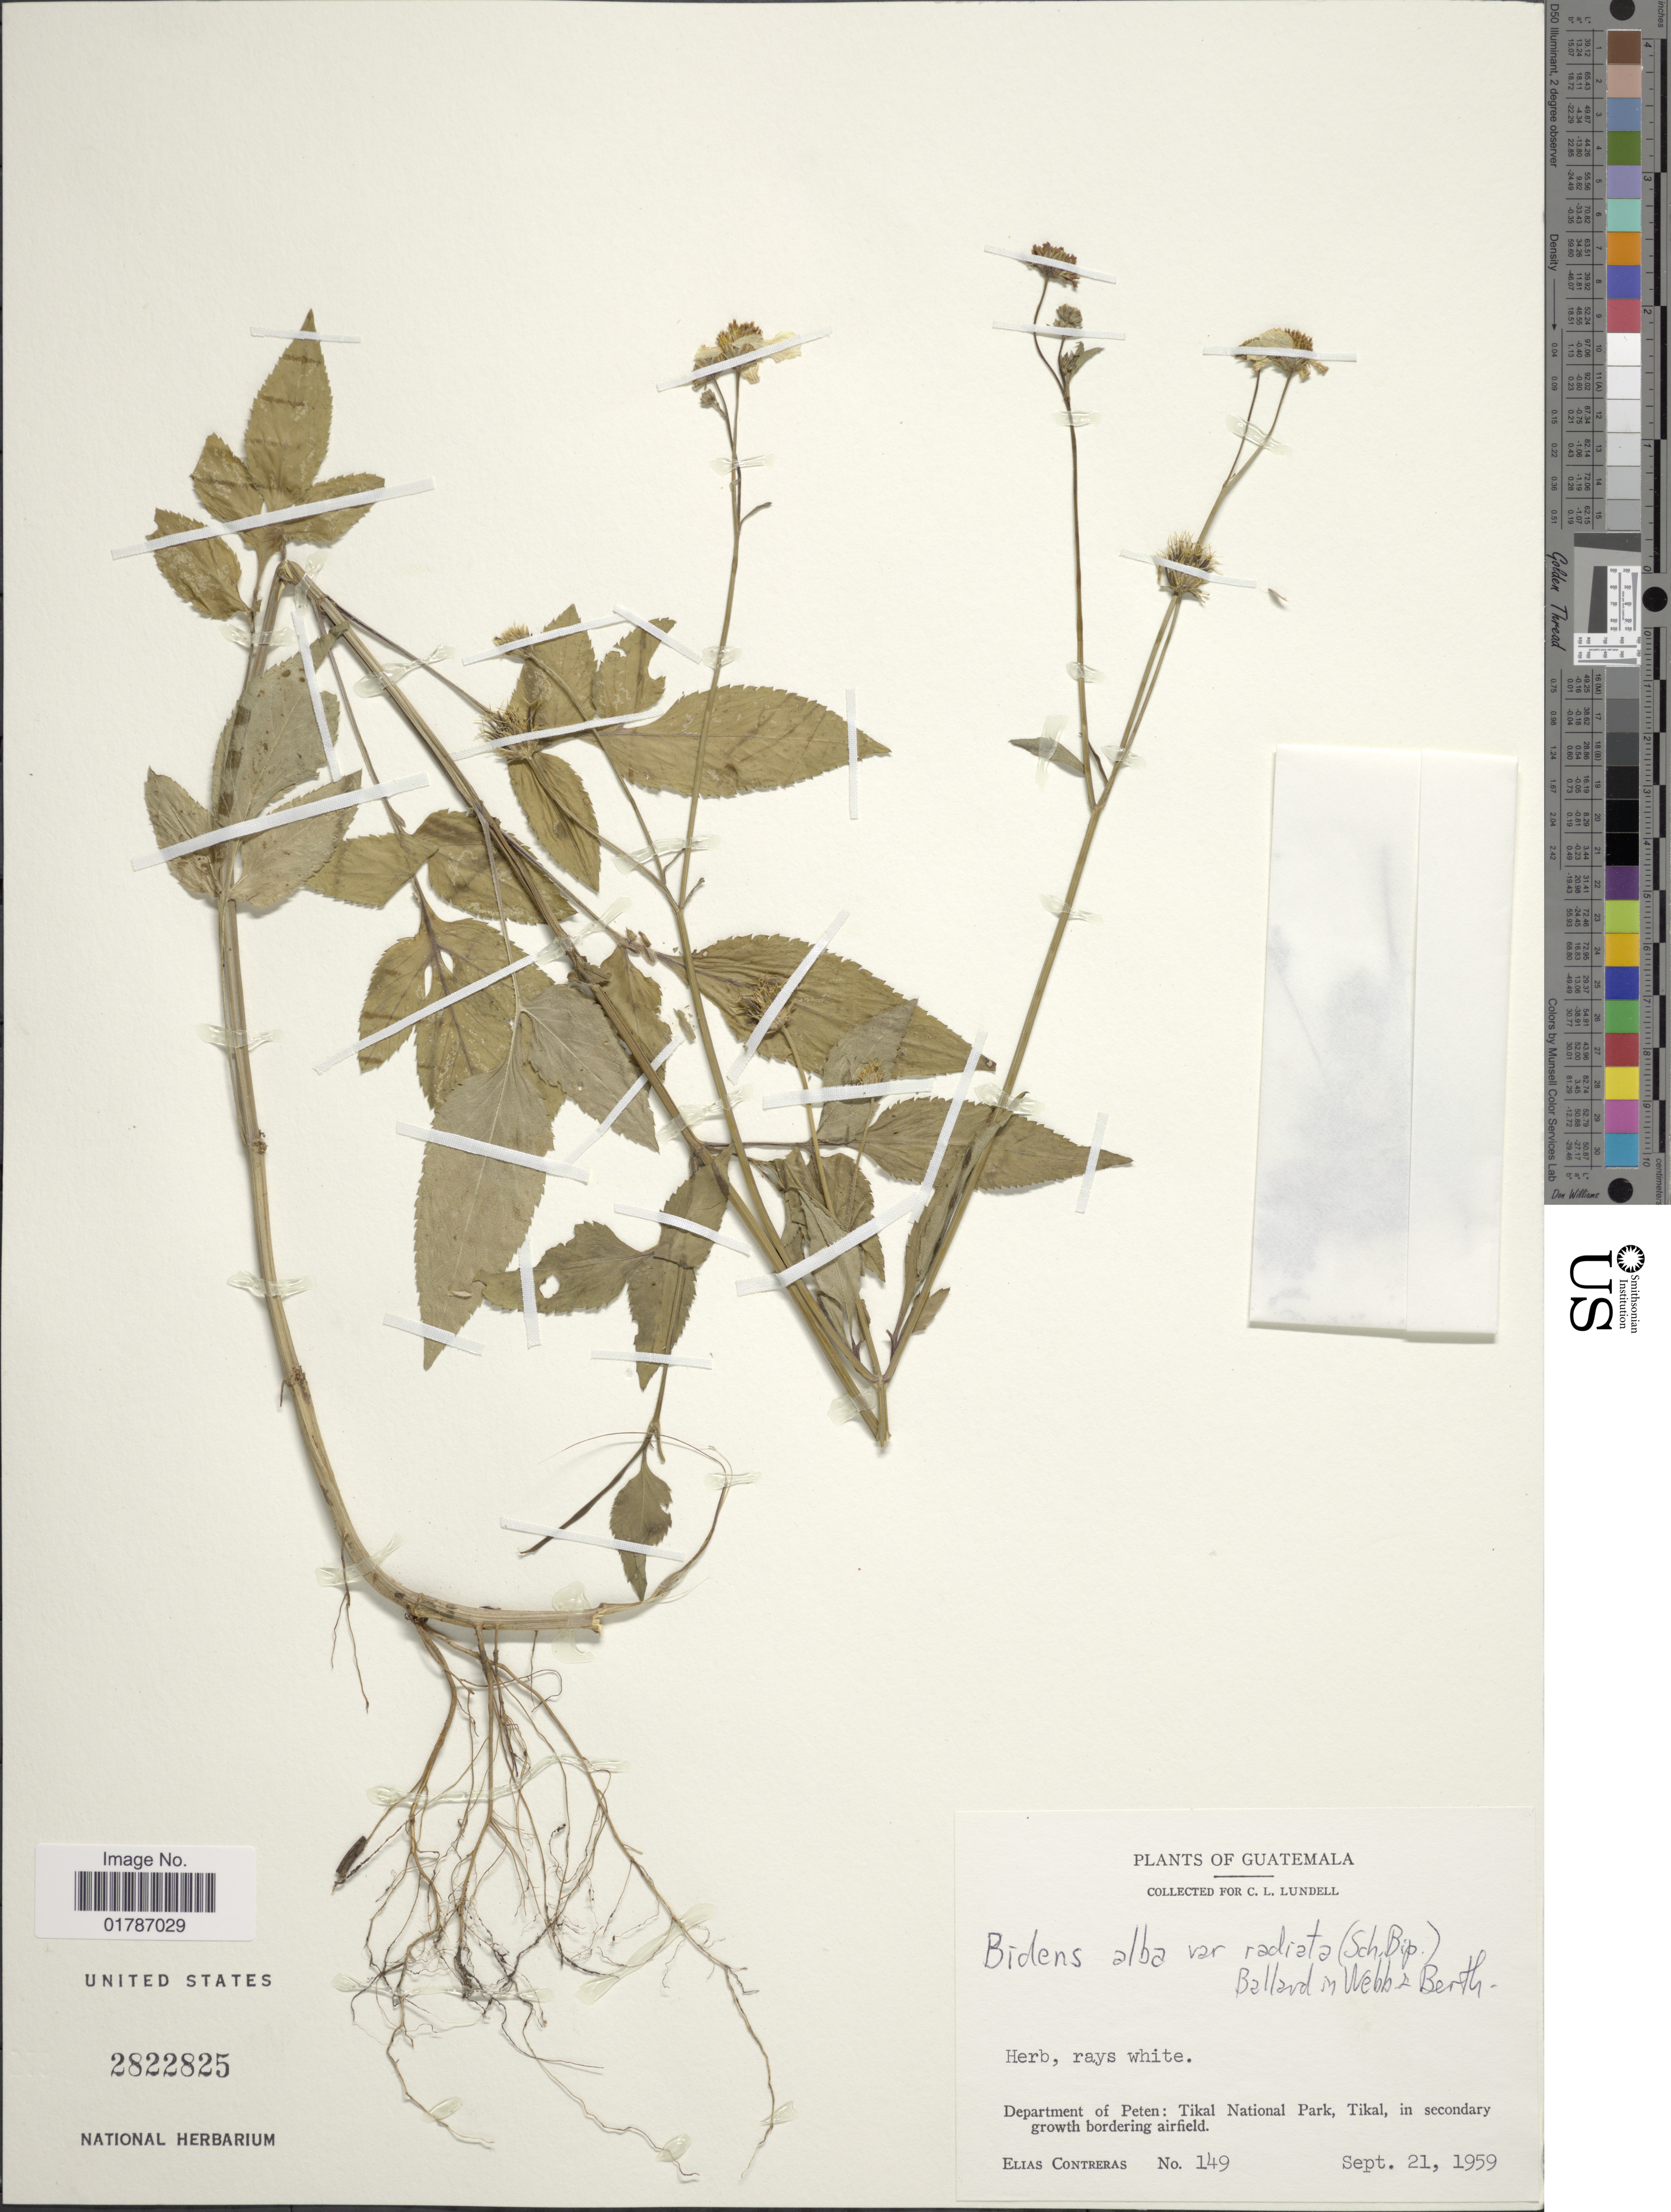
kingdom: Plantae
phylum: Tracheophyta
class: Magnoliopsida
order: Asterales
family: Asteraceae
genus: Bidens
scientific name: Bidens alba var. radiata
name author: (Sch. Bip.) R.E. Ballard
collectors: E. Contreras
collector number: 149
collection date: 1959-09-21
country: Guatemala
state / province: El Petén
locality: Department of Peten: Tikal National Park, Tikal, in secondary growth bordering airfield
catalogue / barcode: US 2822825